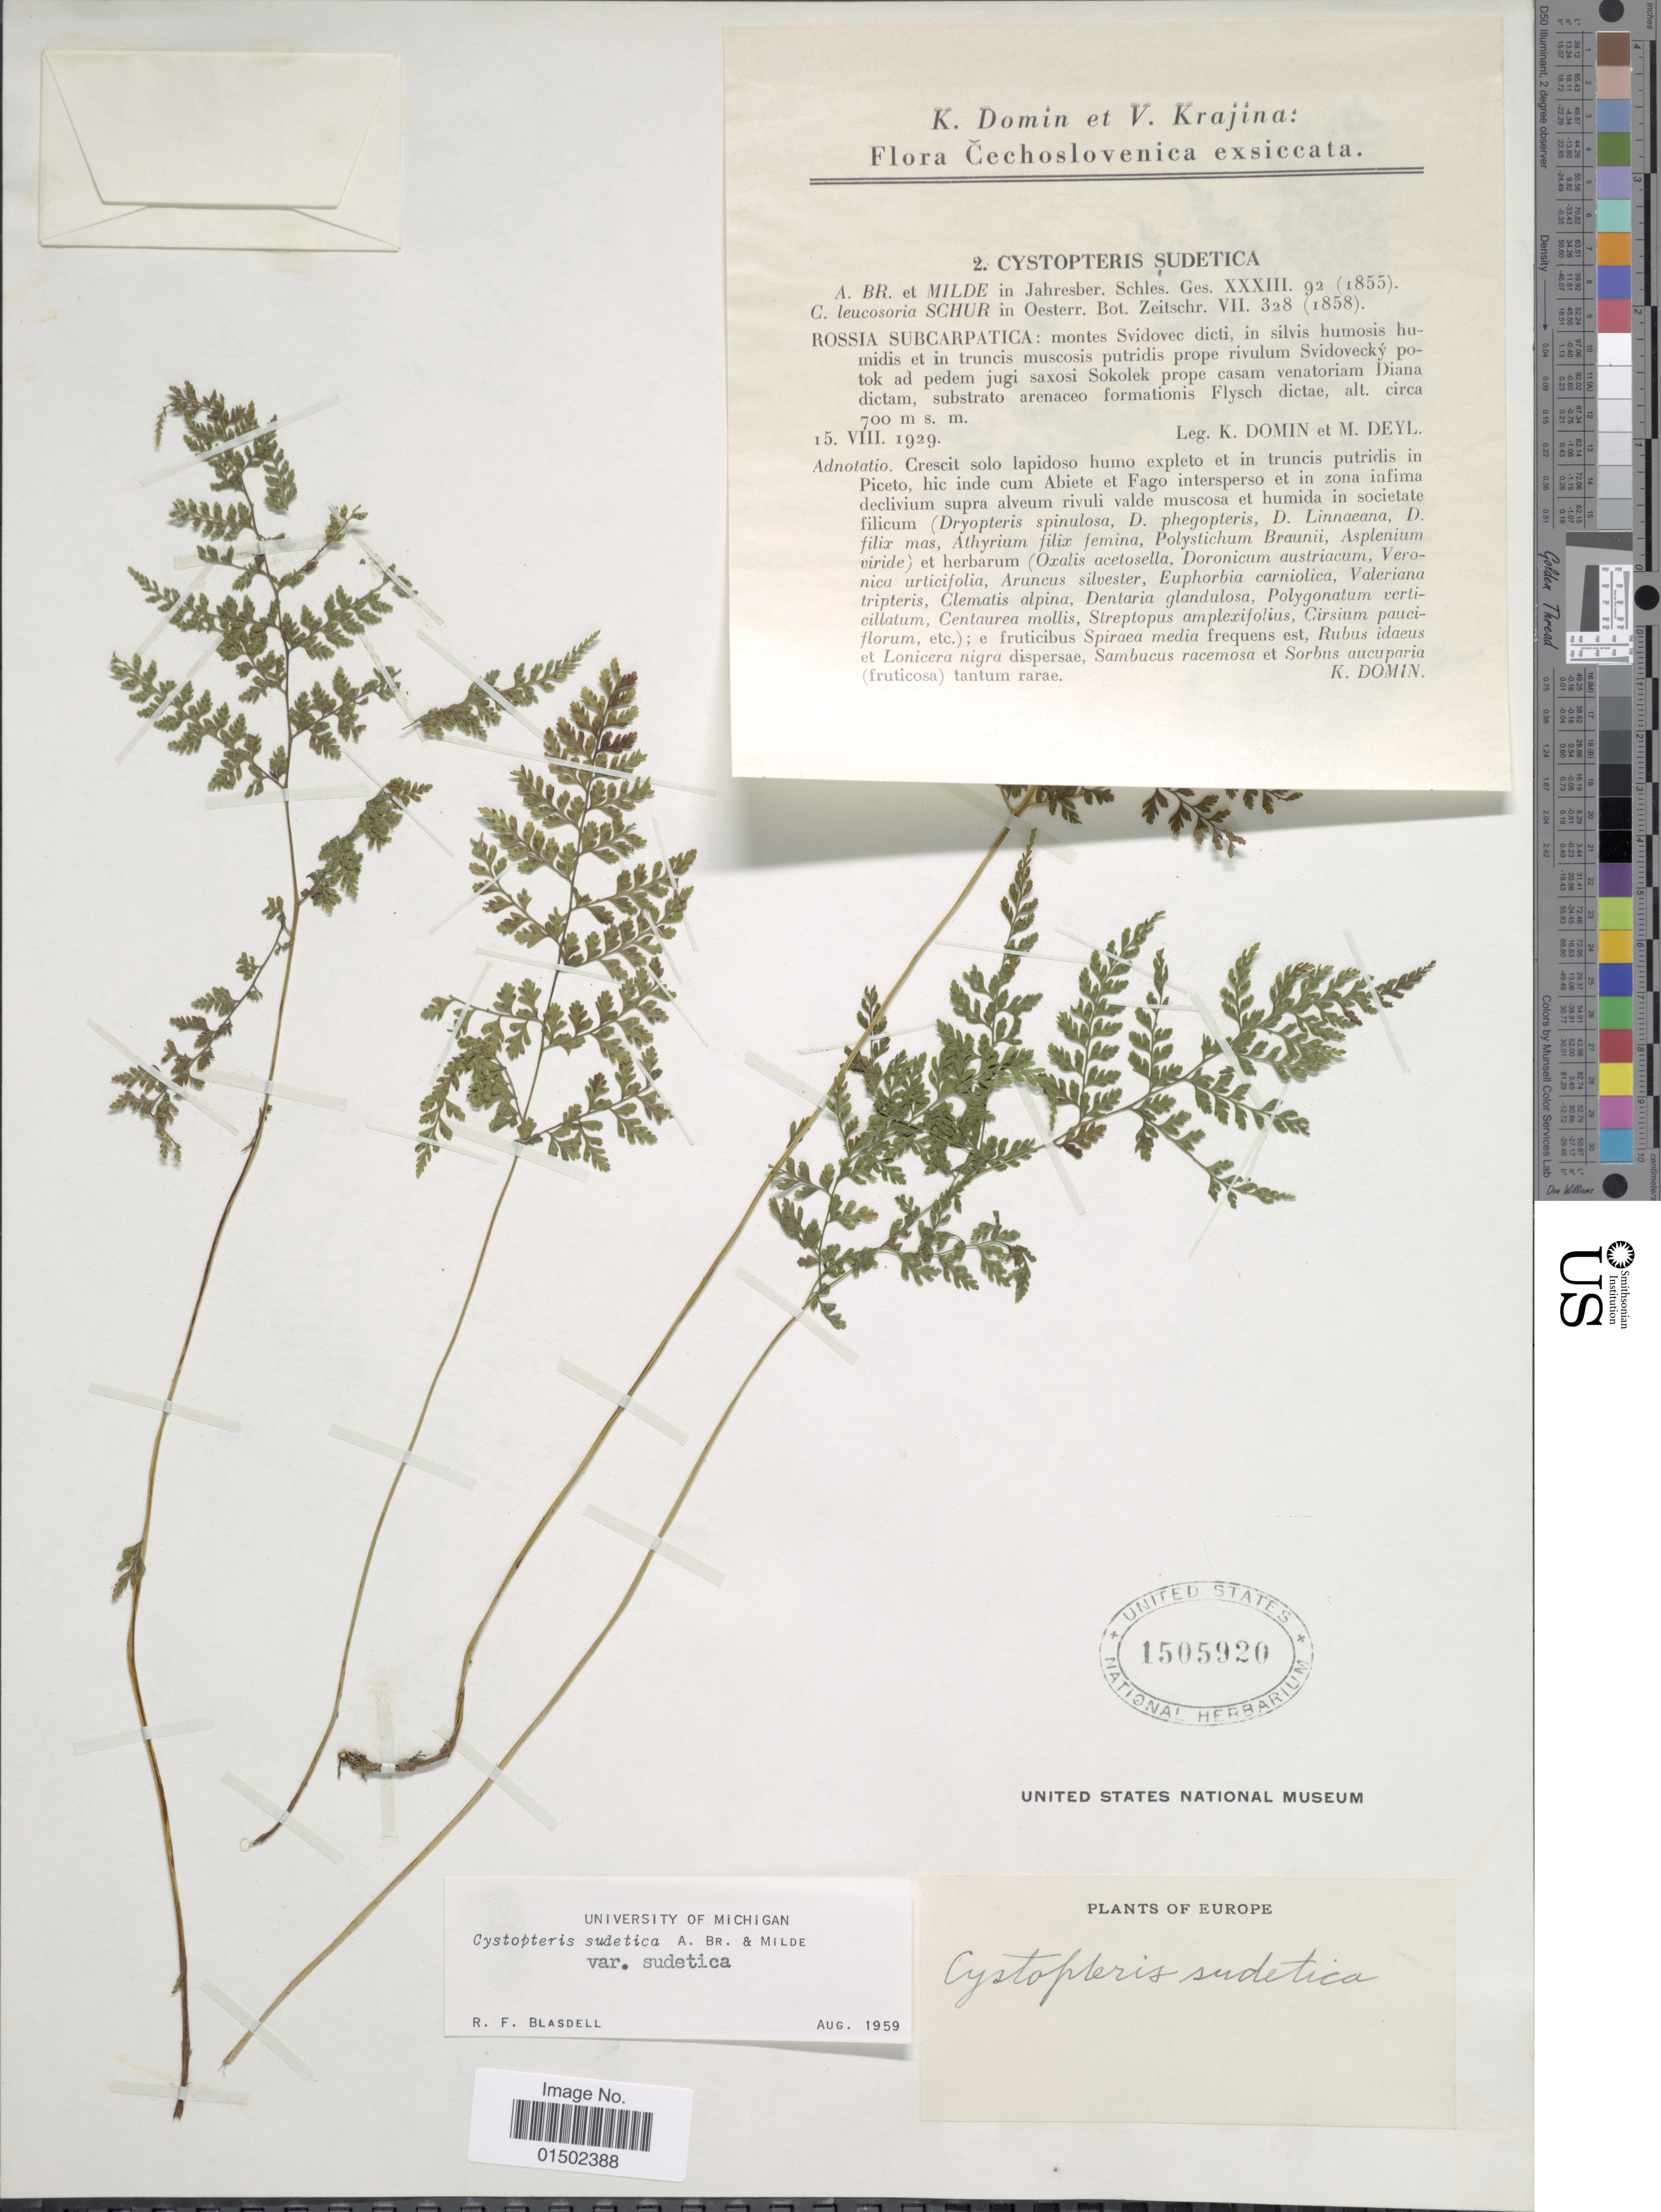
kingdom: Plantae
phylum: Tracheophyta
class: Polypodiopsida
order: Polypodiales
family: Cystopteridaceae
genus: Cystopteris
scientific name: Cystopteris sudetica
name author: A. Braun & Milde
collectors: K. Domin & M. Deyl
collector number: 2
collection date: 1929-08-15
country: Ukraine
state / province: Zakarpattya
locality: Rossia Subcarpatica: montes Svidovec dicti, in silvis humosis humidis et in truncis muscosis putridis prope rivulum Svidovecky potok ad pedern jugi saxosi Sokolek prope casam venatorium Diana dictas, substrato arenaceo formationis Flysch dictae, Cechoslovenica.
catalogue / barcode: US 1505920